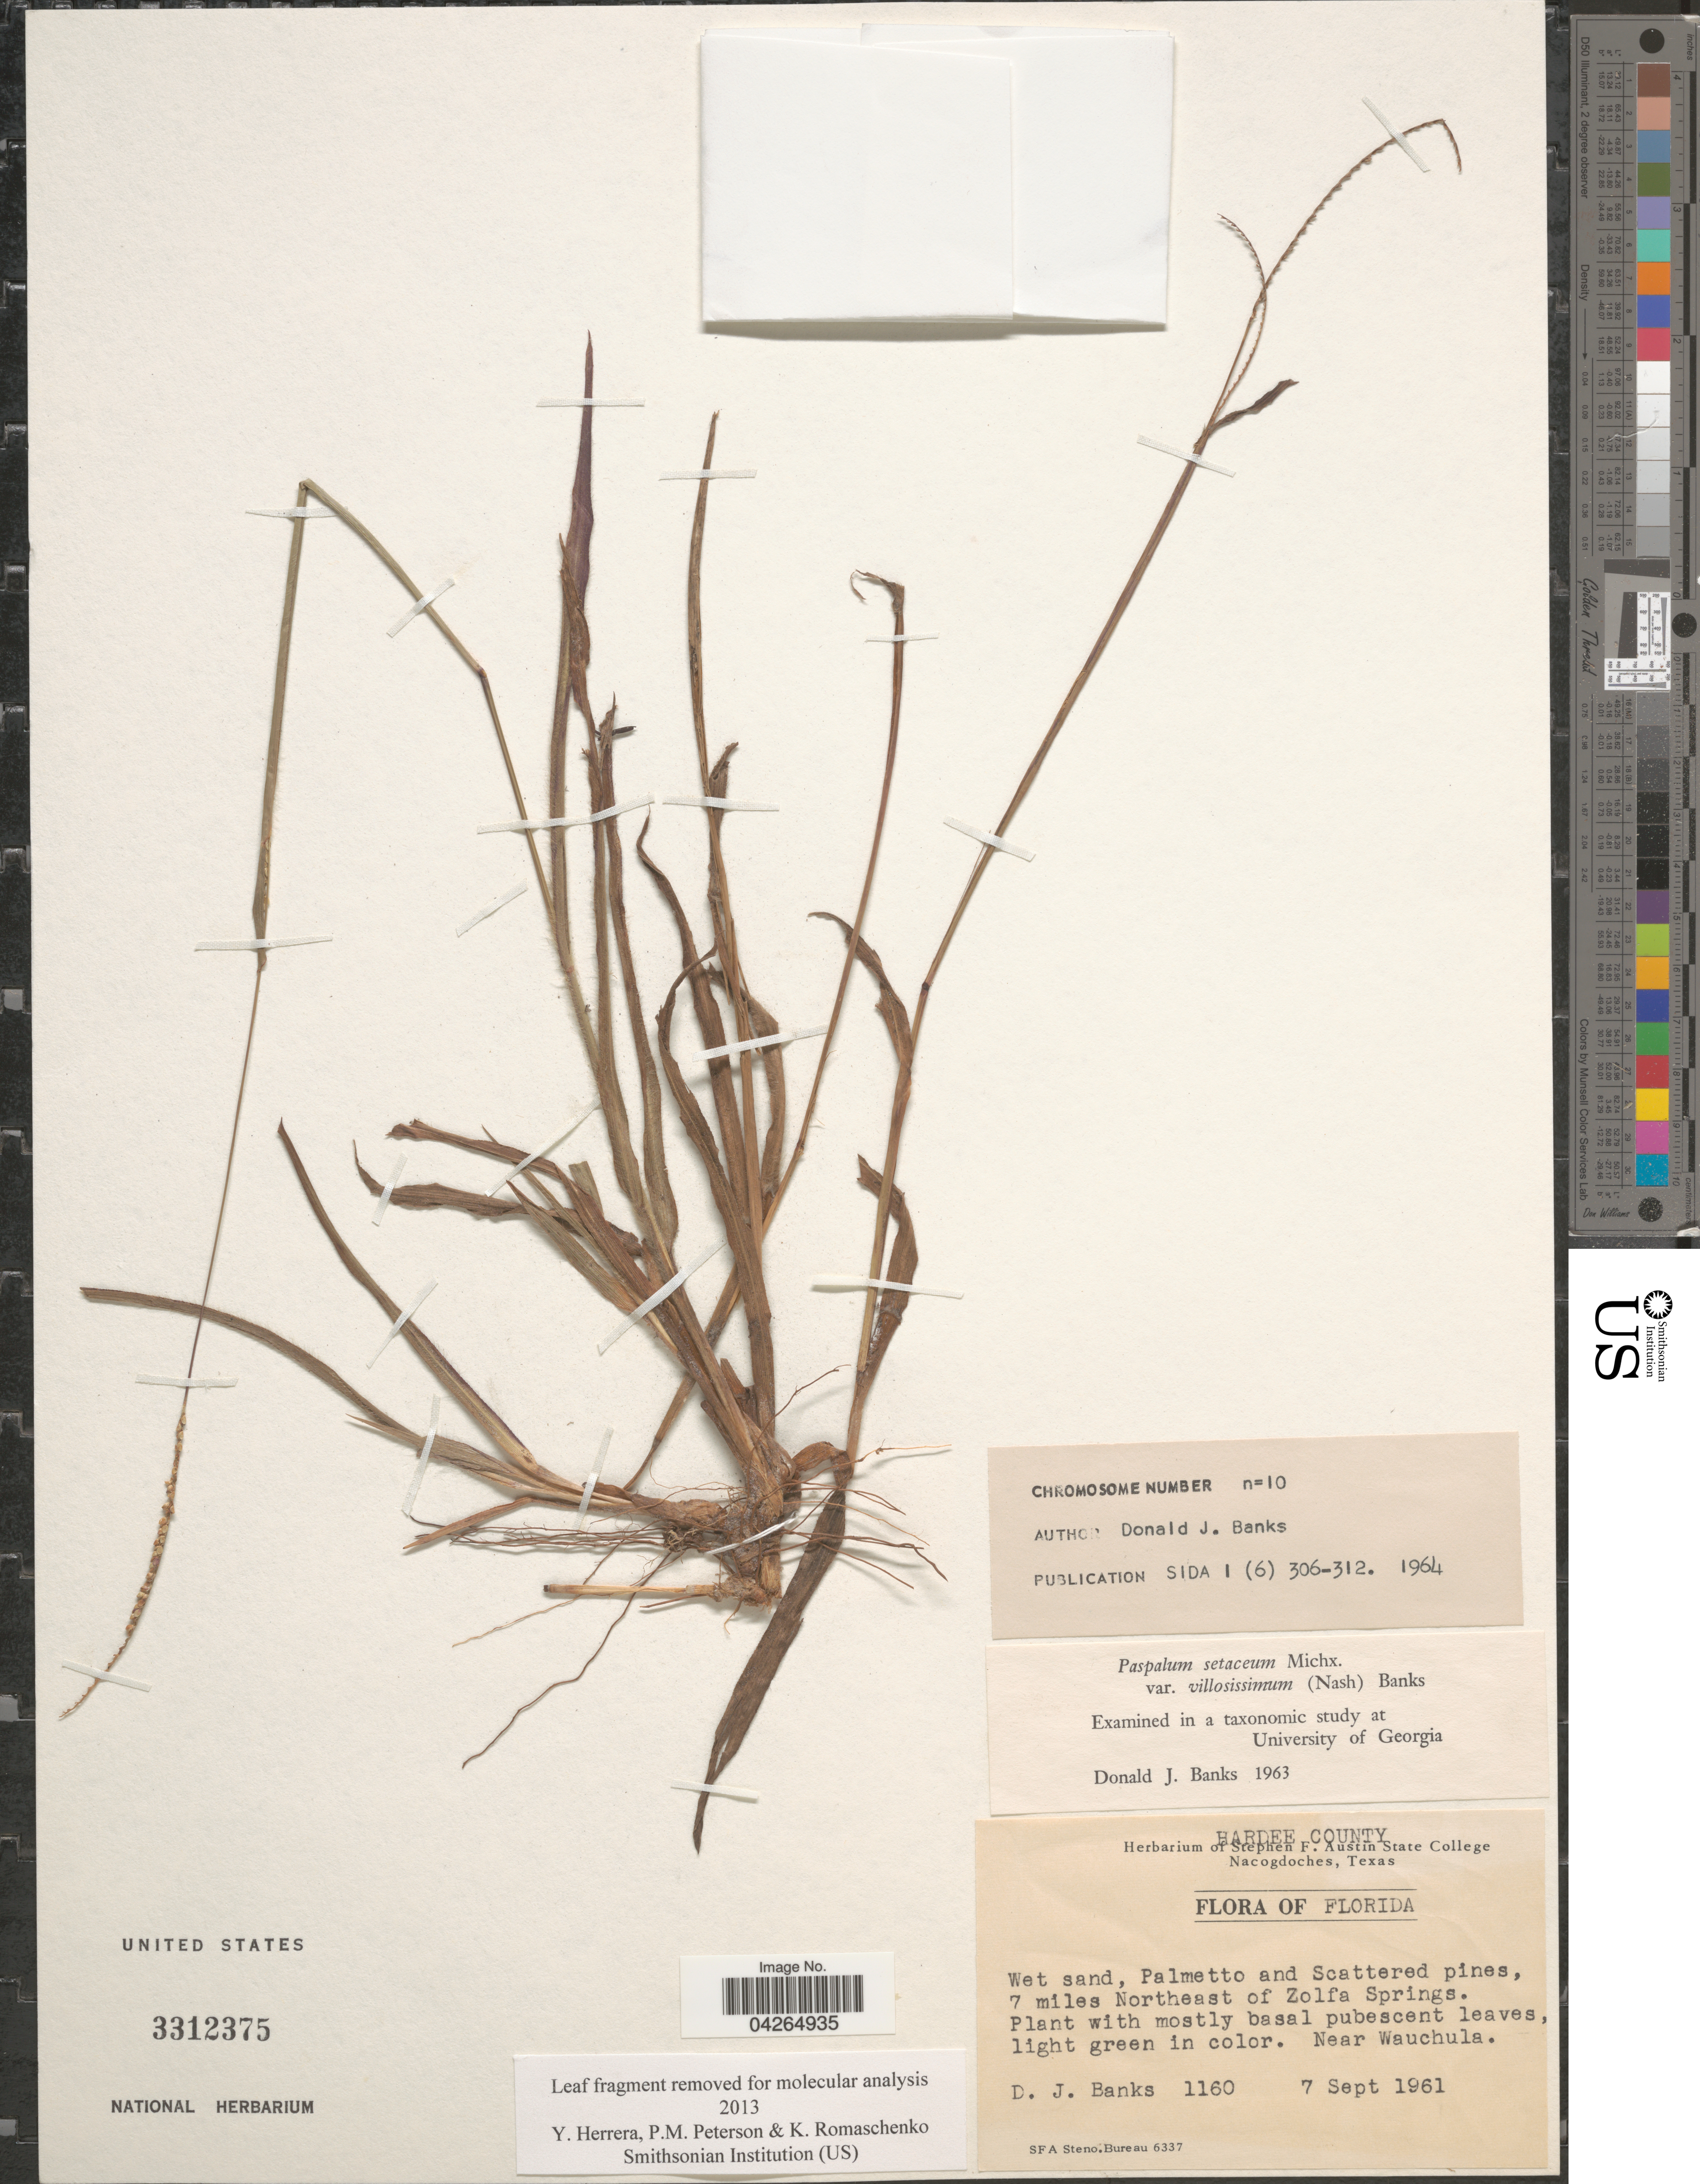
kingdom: Plantae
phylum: Tracheophyta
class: Liliopsida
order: Poales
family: Poaceae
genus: Paspalum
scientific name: Paspalum setaceum var. villosissimum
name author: (Nash) Banks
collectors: D. J. Banks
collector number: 1160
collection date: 1961-09-07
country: United States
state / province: Florida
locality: Hardee County. 7 miles Northeast of Zolfa Springs. Near Wauchula.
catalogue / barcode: US 3312375